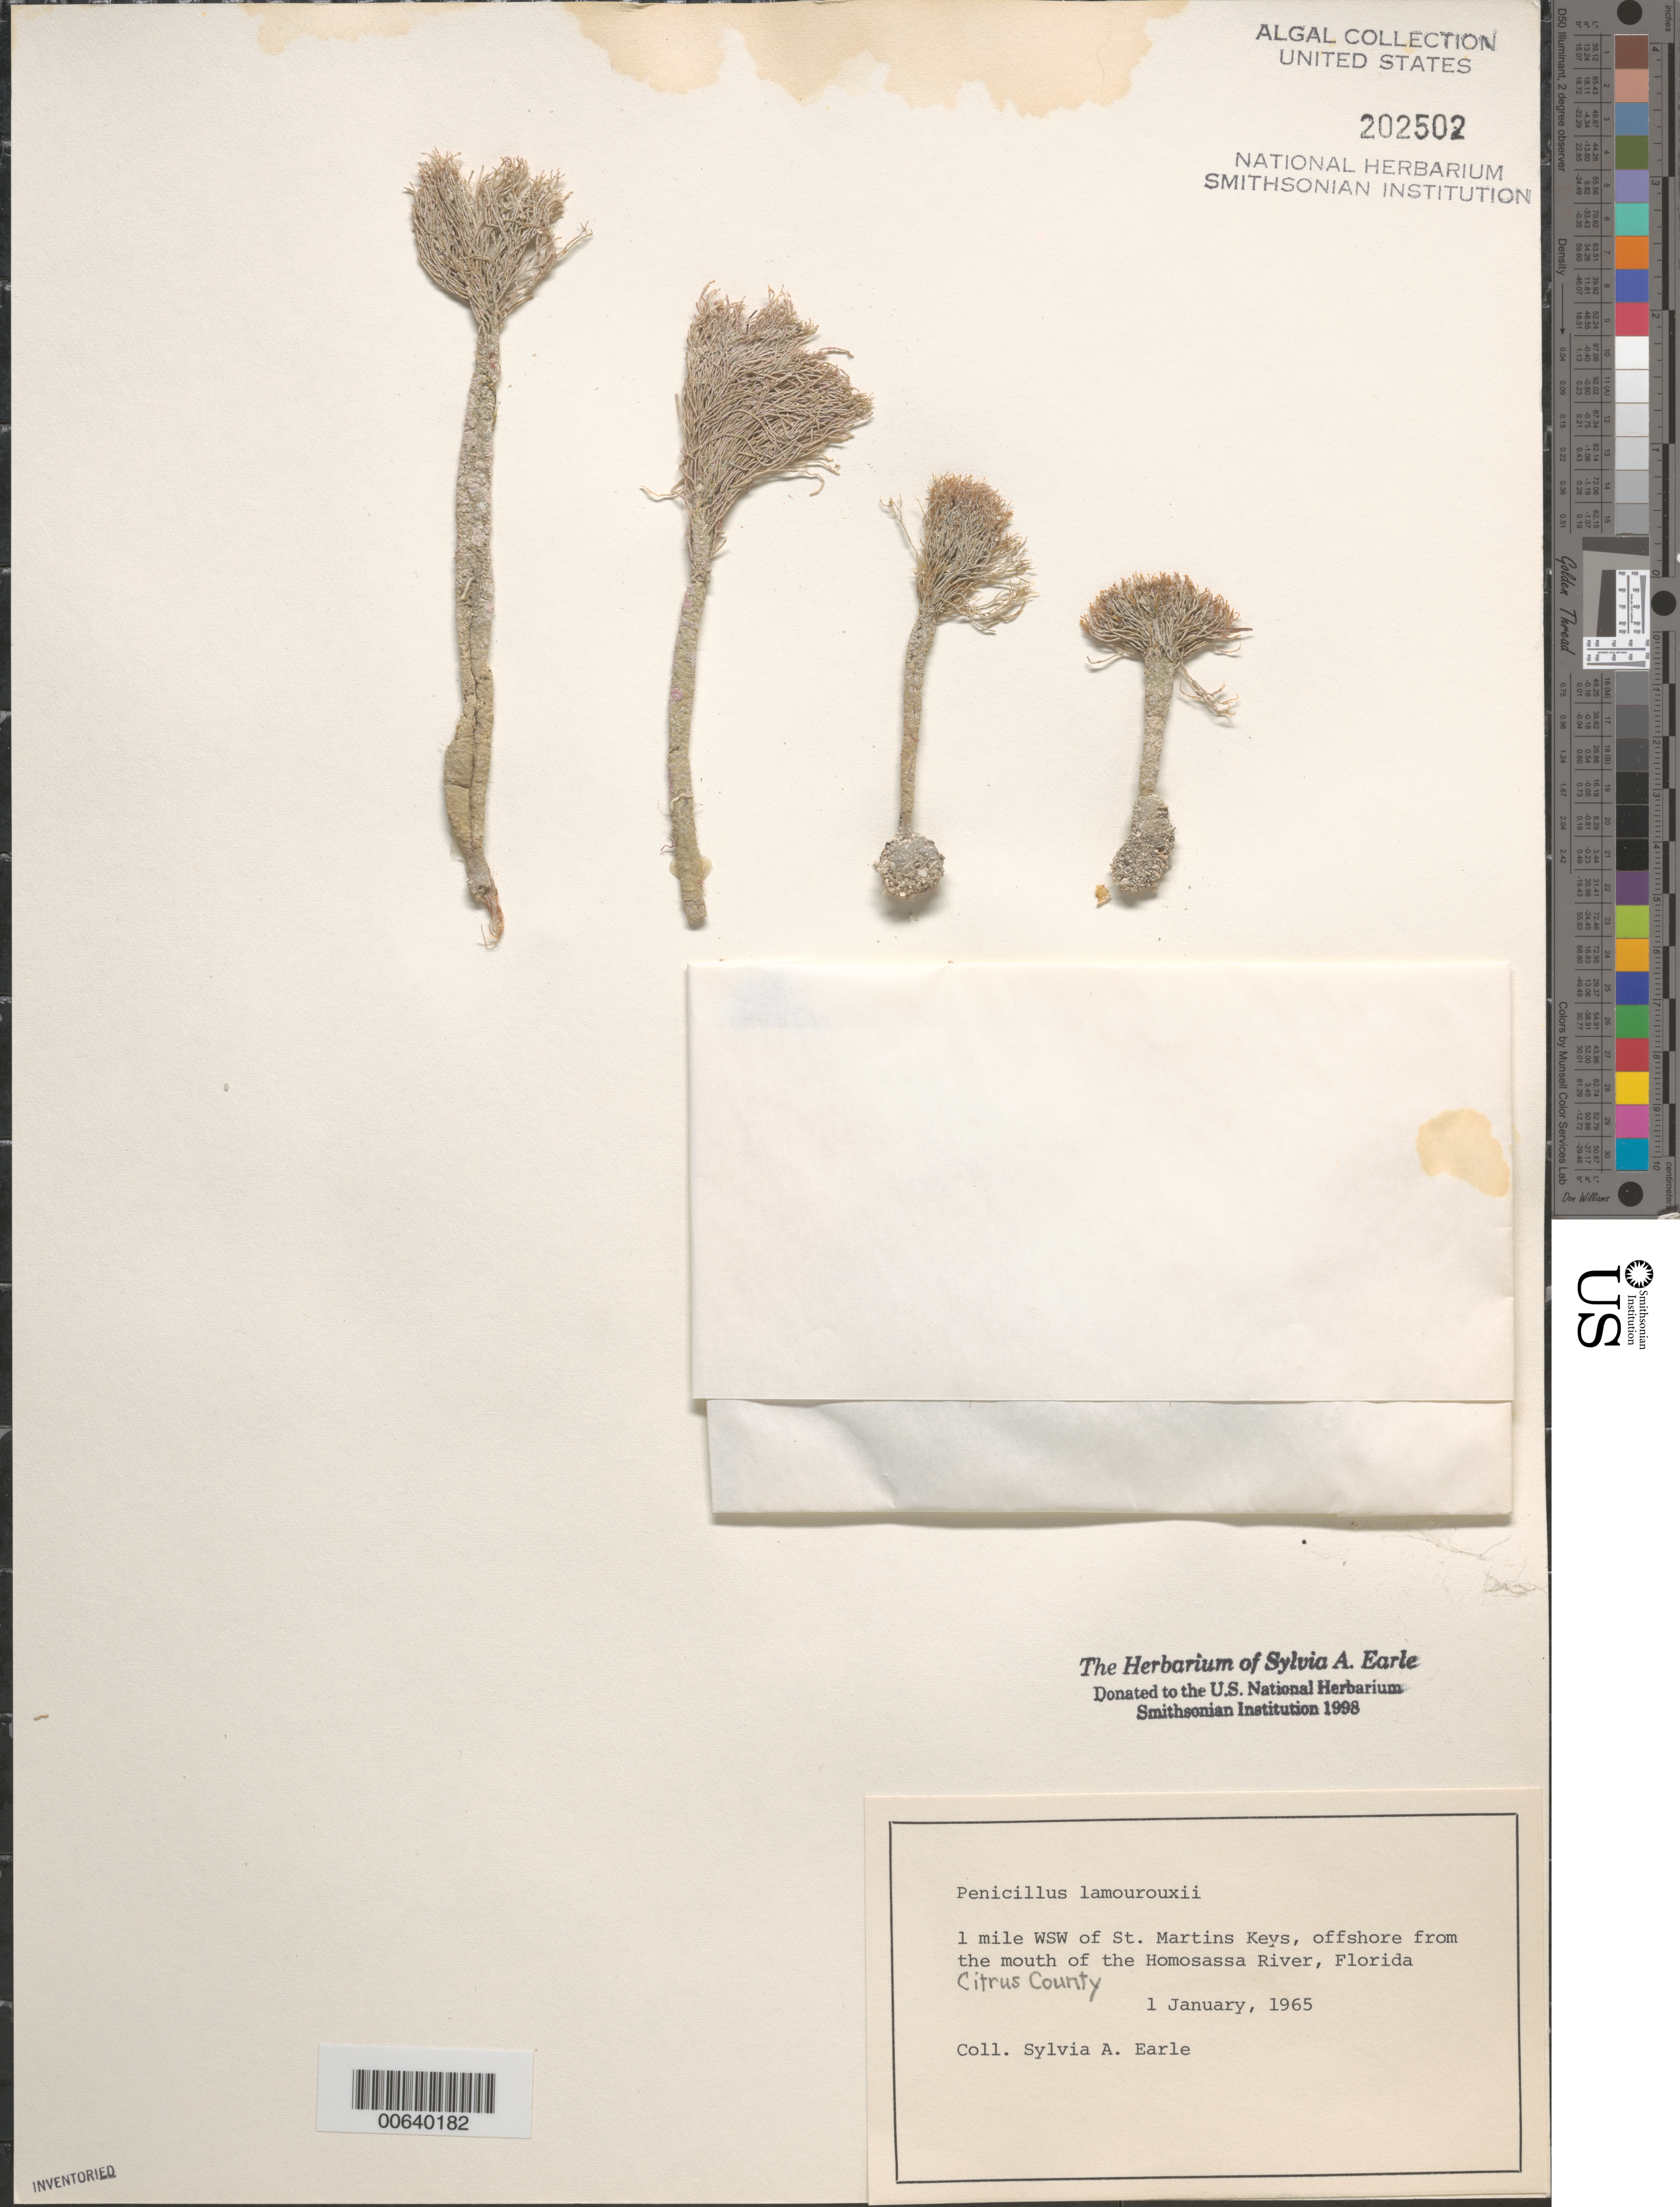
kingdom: Plantae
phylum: Chlorophyta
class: Ulvophyceae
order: Bryopsidales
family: Udoteaceae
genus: Penicillus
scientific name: Penicillus lamourouxii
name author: Decne.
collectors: S. A. Earle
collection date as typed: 01 Jan 1965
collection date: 1965-01-01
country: United States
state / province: Florida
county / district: Citrus County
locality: Off Homosassa River mouth, 1 mile west southwest of St. Martins Keys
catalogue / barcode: US 202502